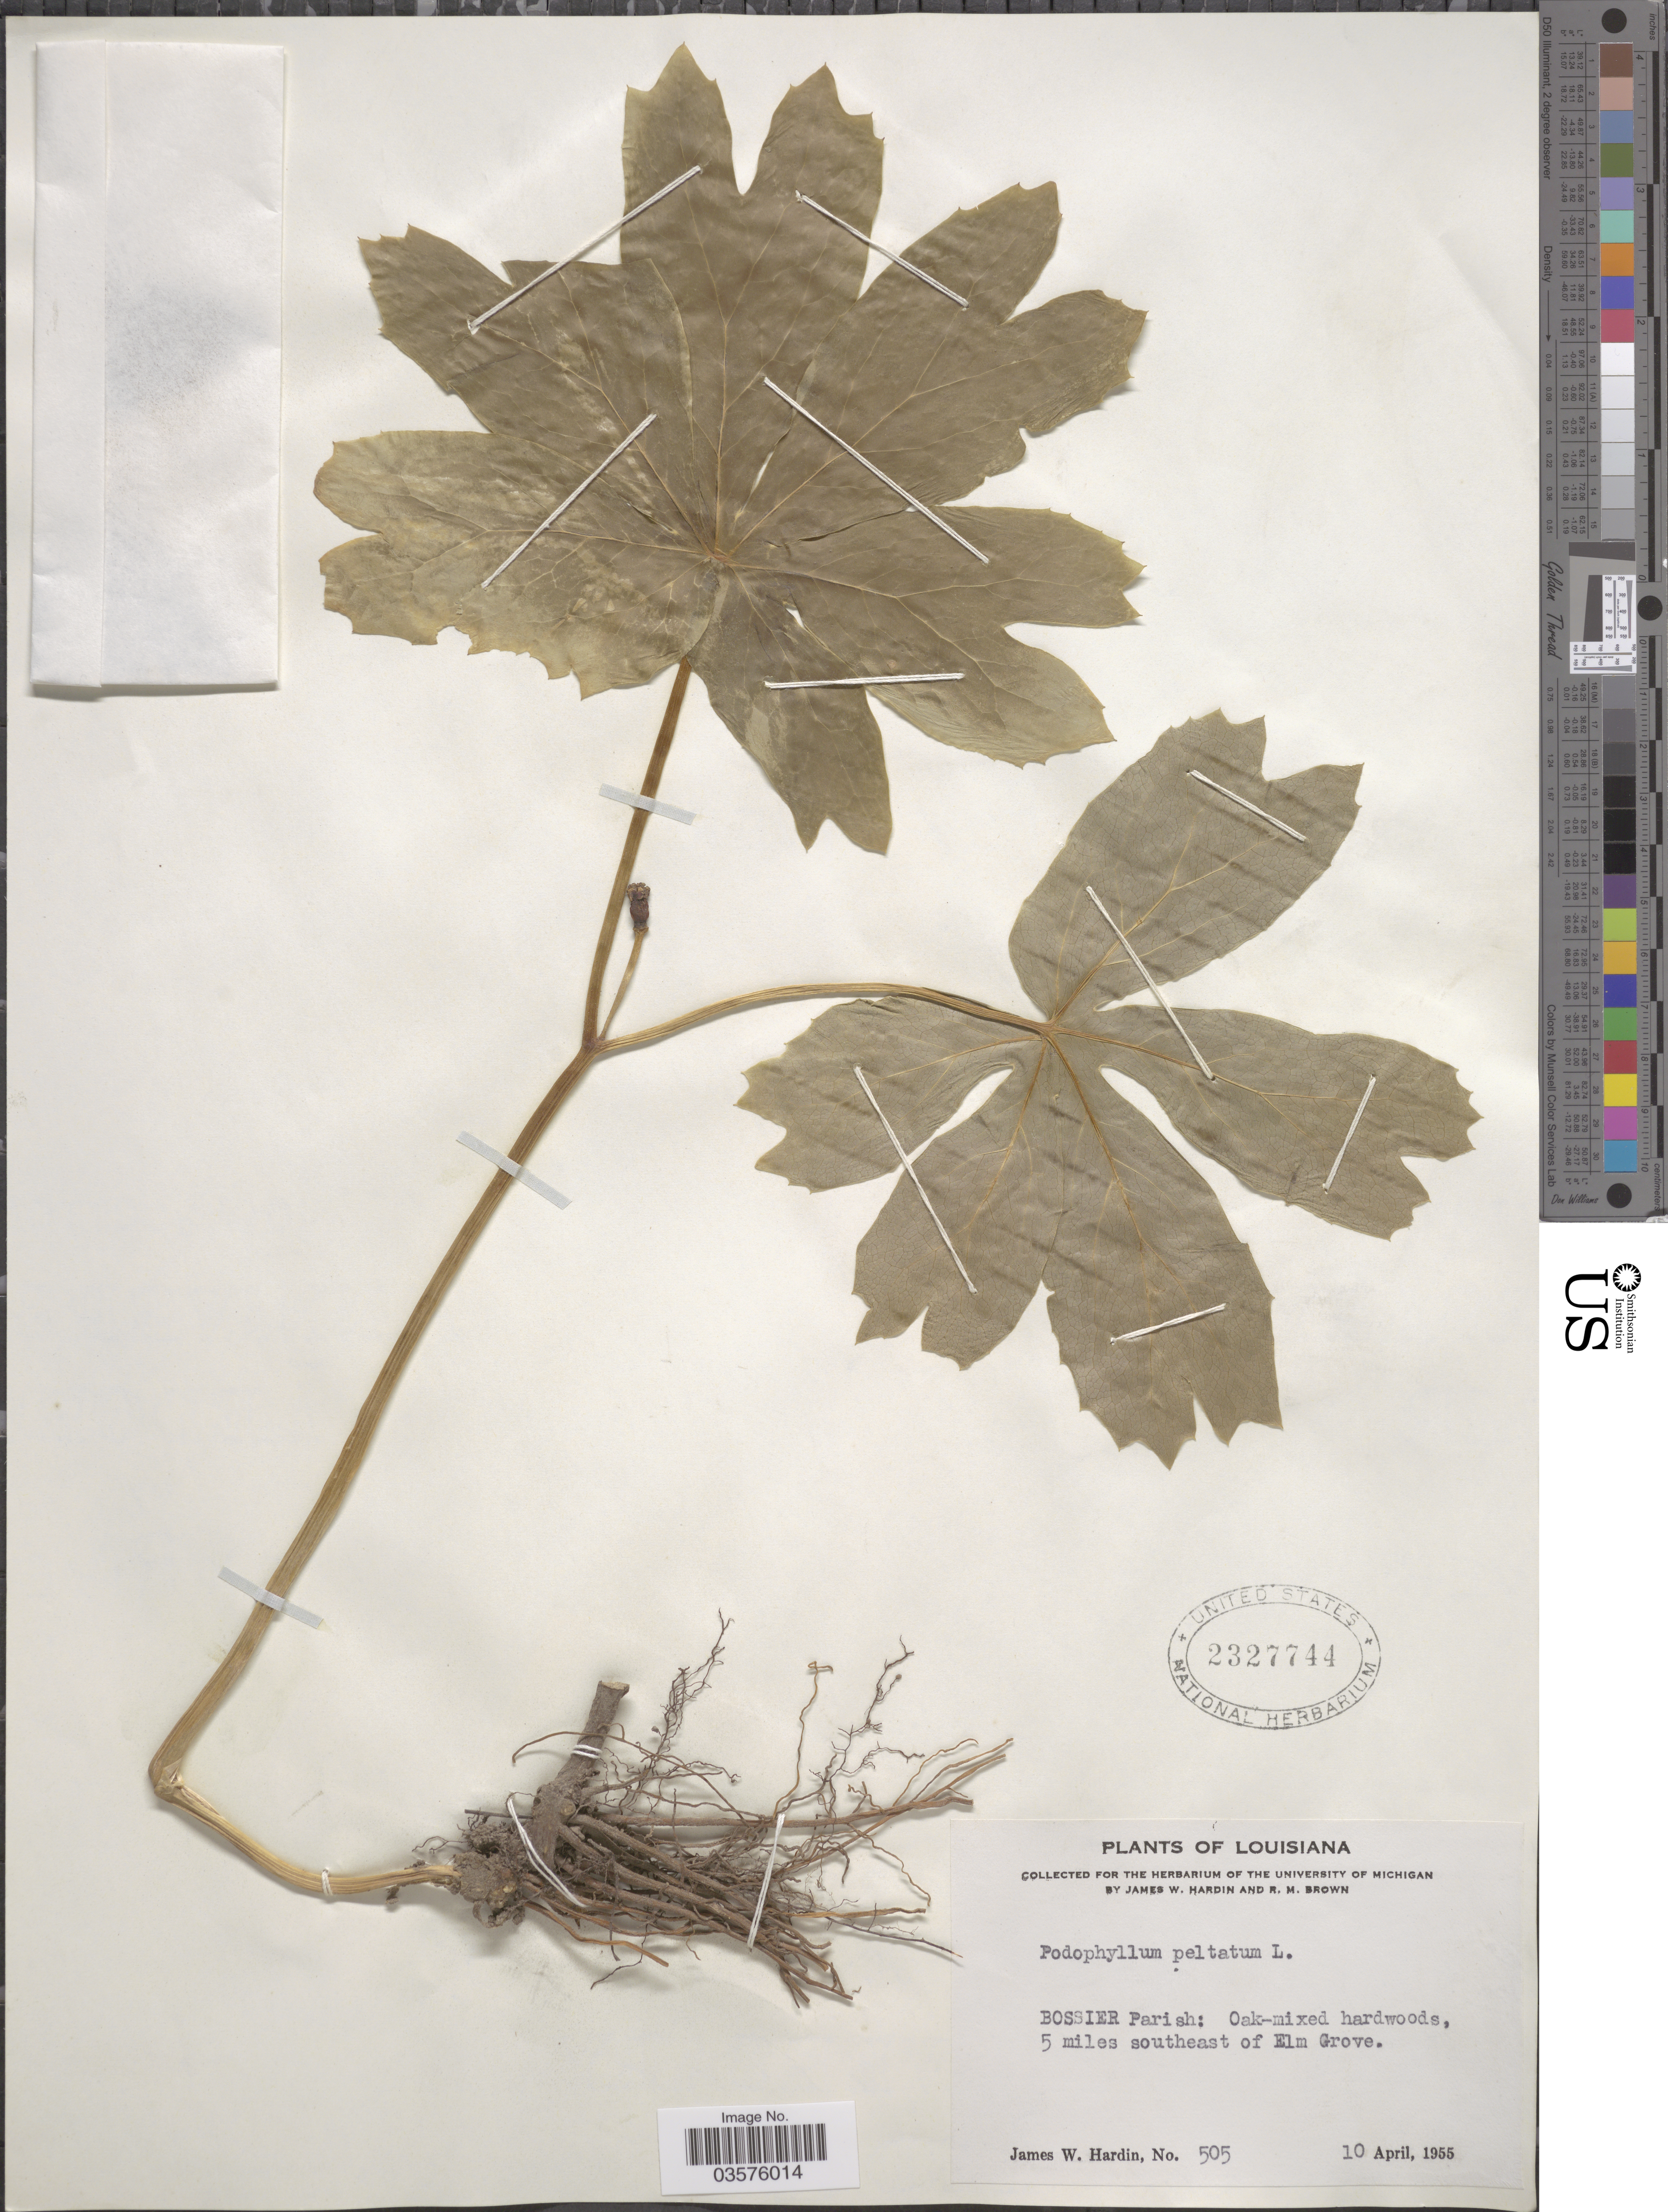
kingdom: Plantae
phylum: Tracheophyta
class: Magnoliopsida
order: Ranunculales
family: Berberidaceae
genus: Podophyllum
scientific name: Podophyllum peltatum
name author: L.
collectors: J. W. Hardin & R. Brown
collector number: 505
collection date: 1955-04-10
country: United States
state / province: Louisiana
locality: Bossier Parish: 5 miles southeast of Elm Grove.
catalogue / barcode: US 2327744